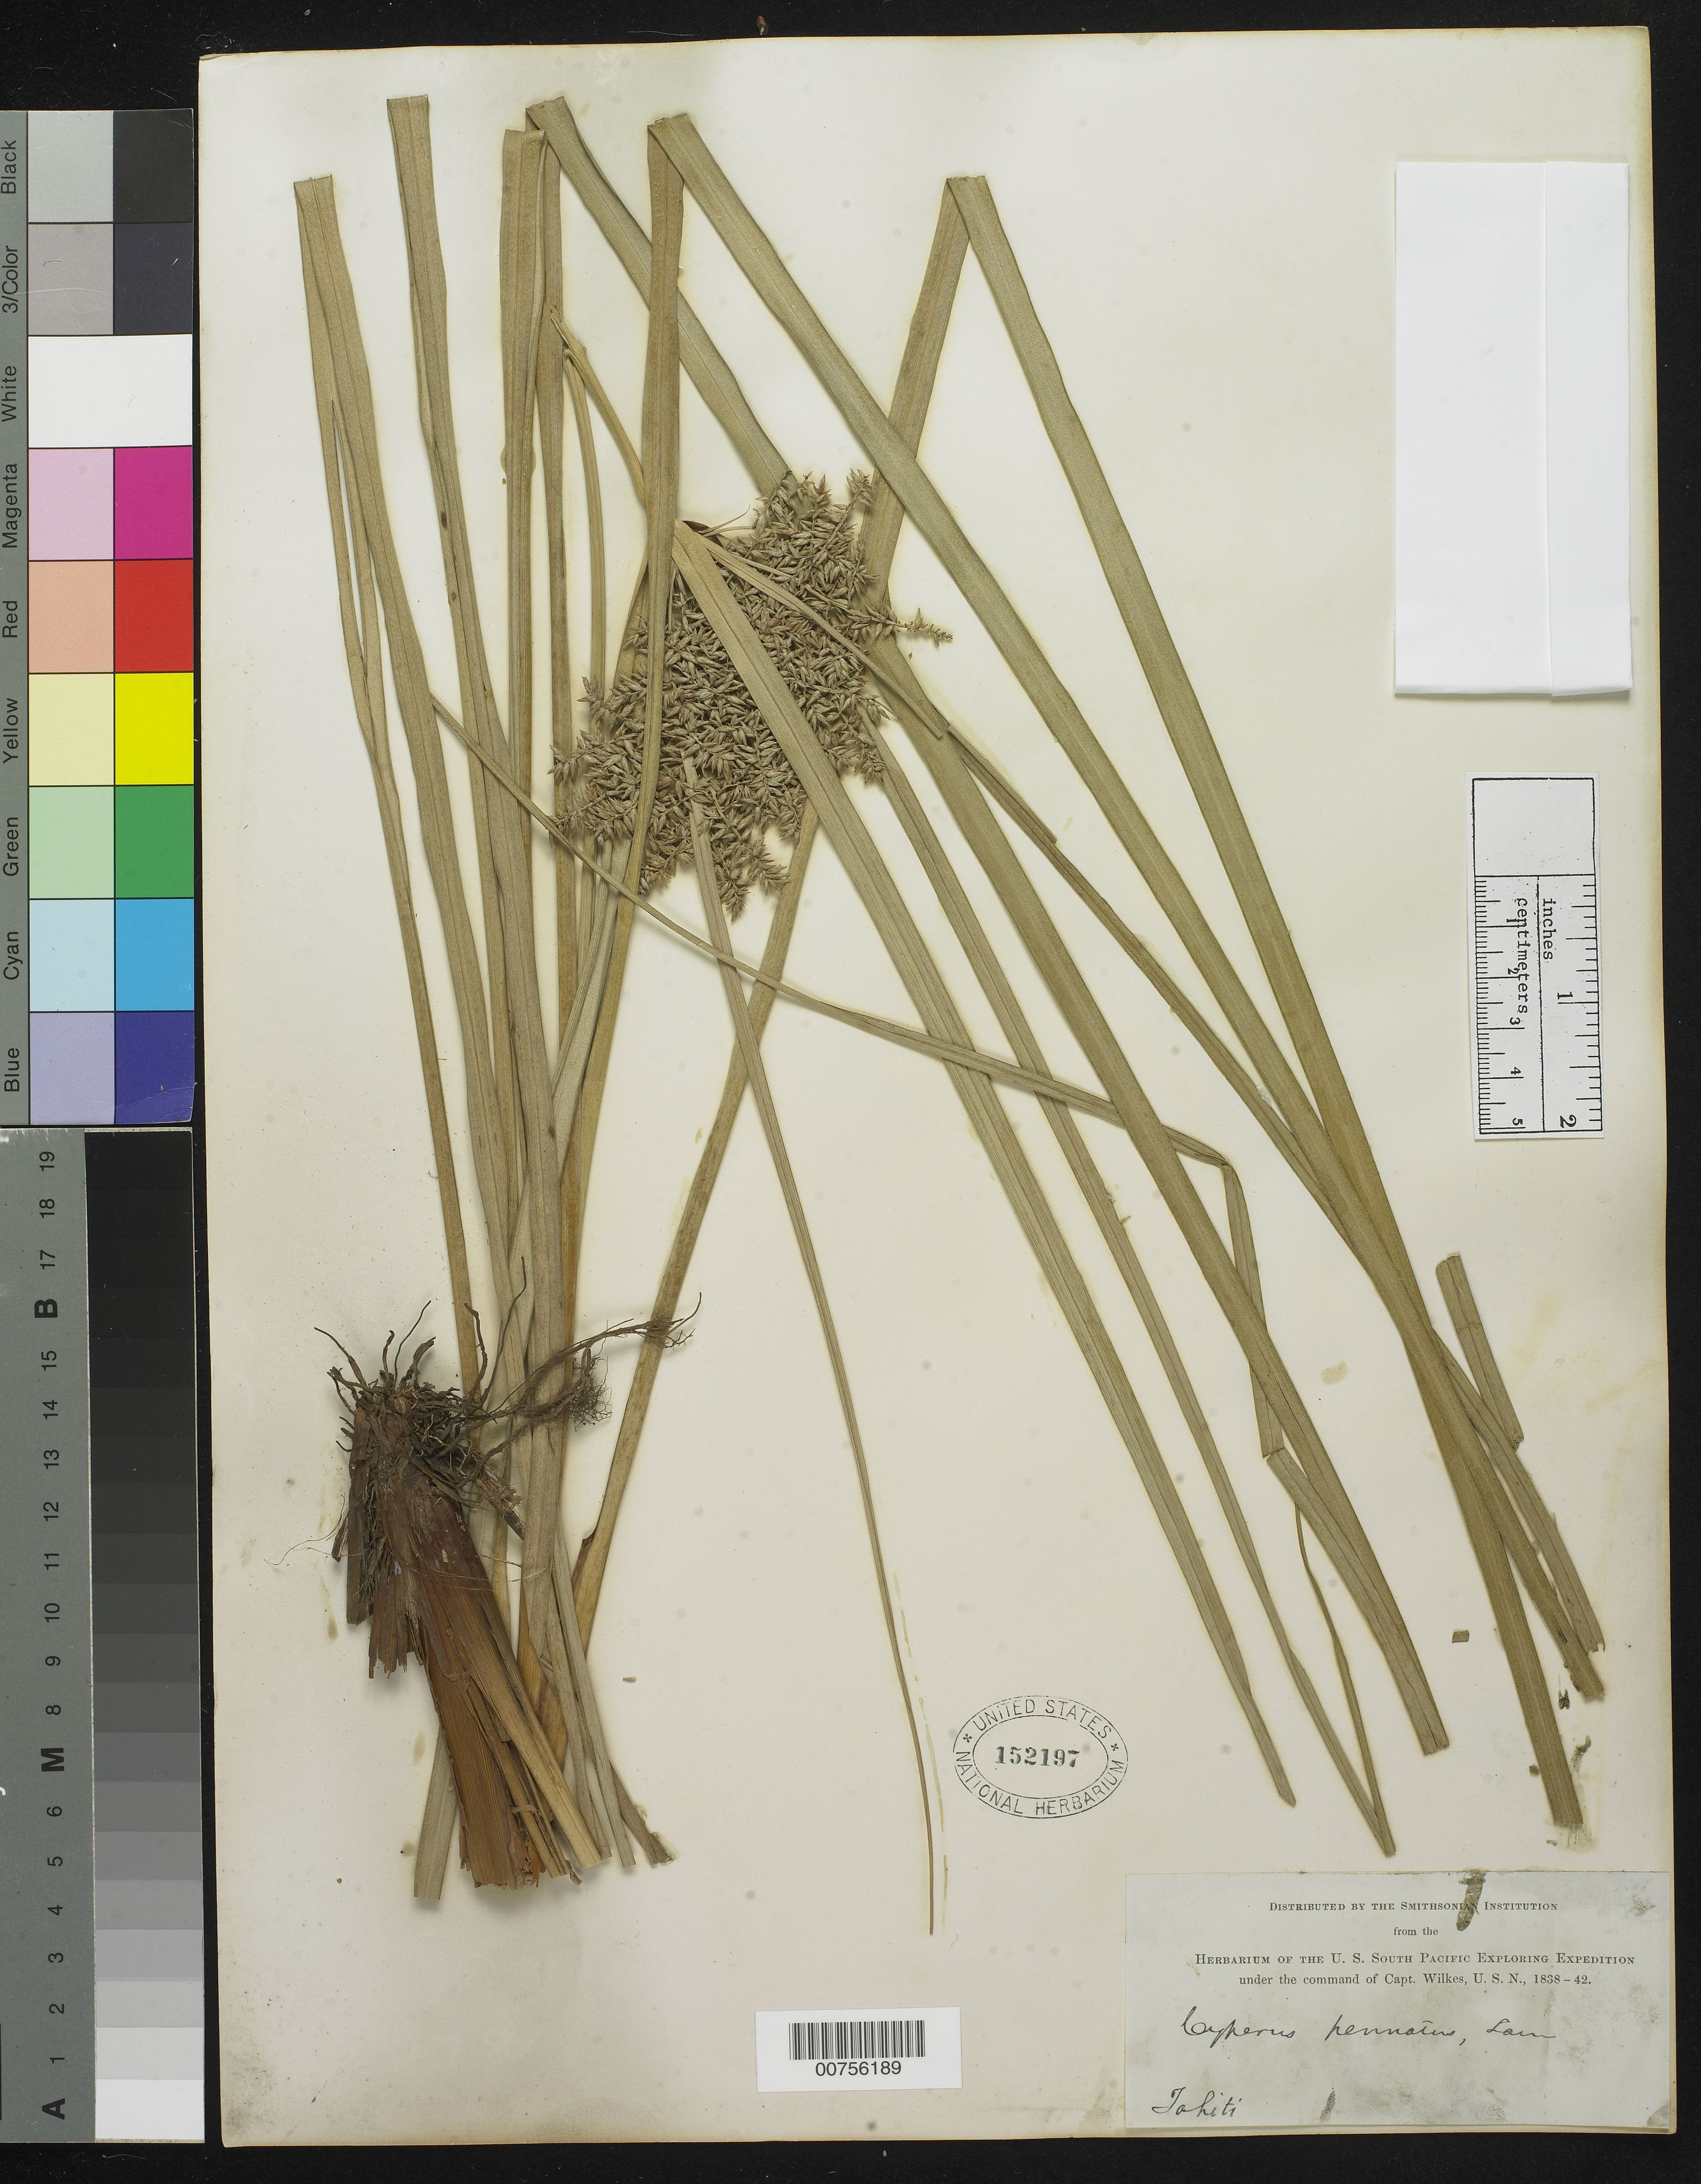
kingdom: Plantae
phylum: Tracheophyta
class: Liliopsida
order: Poales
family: Cyperaceae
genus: Cyperus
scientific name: Cyperus javanicus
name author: Houtt.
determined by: Strong, Mark T., (BOT), Smithsonian Institution - National Museum of Natural History (UNITED STATES)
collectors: Wilkes Explor. Exped.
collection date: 1838/1842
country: French Polynesia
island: Tahiti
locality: Tahiti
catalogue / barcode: US 152197